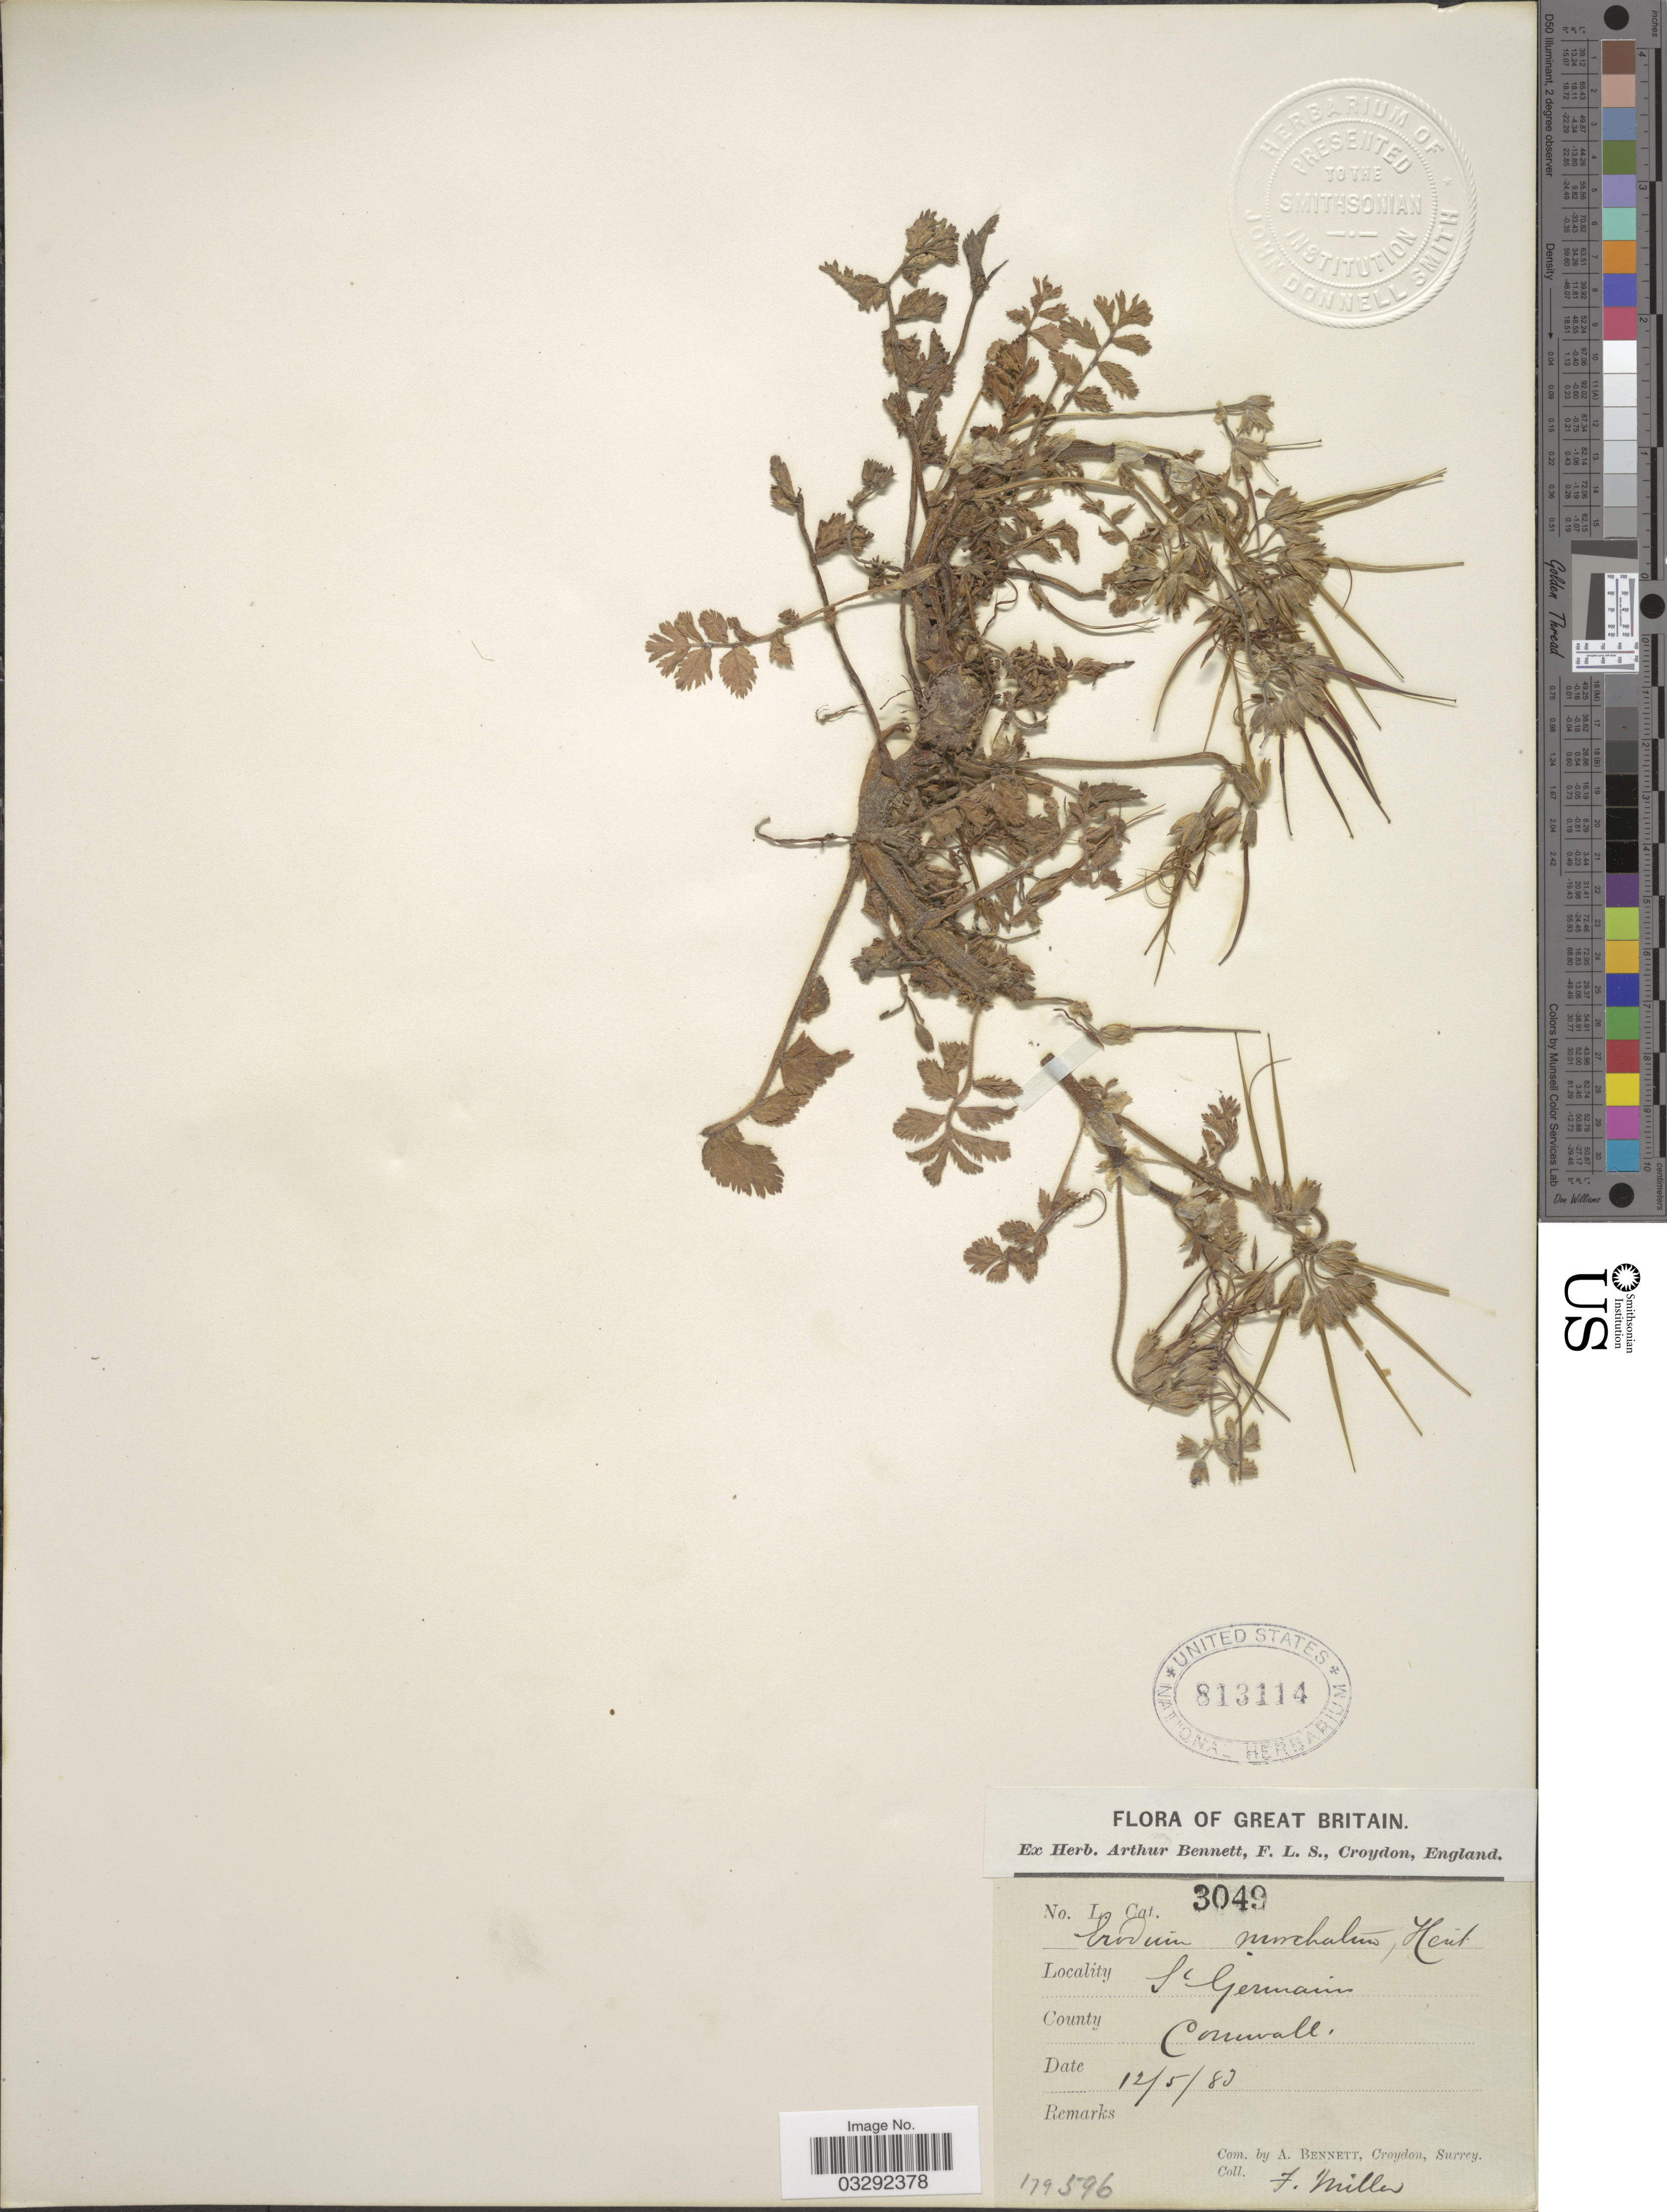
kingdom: Plantae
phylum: Tracheophyta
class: Magnoliopsida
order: Geraniales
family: Geraniaceae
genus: Erodium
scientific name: Erodium moschatum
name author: (L.) L'Hér. ex Aiton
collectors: F. Miller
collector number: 3049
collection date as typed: Transcribed d/m/y: 12/5/80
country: United Kingdom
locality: Great Britain. St Germanis. County Cornwall.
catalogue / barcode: US 813114